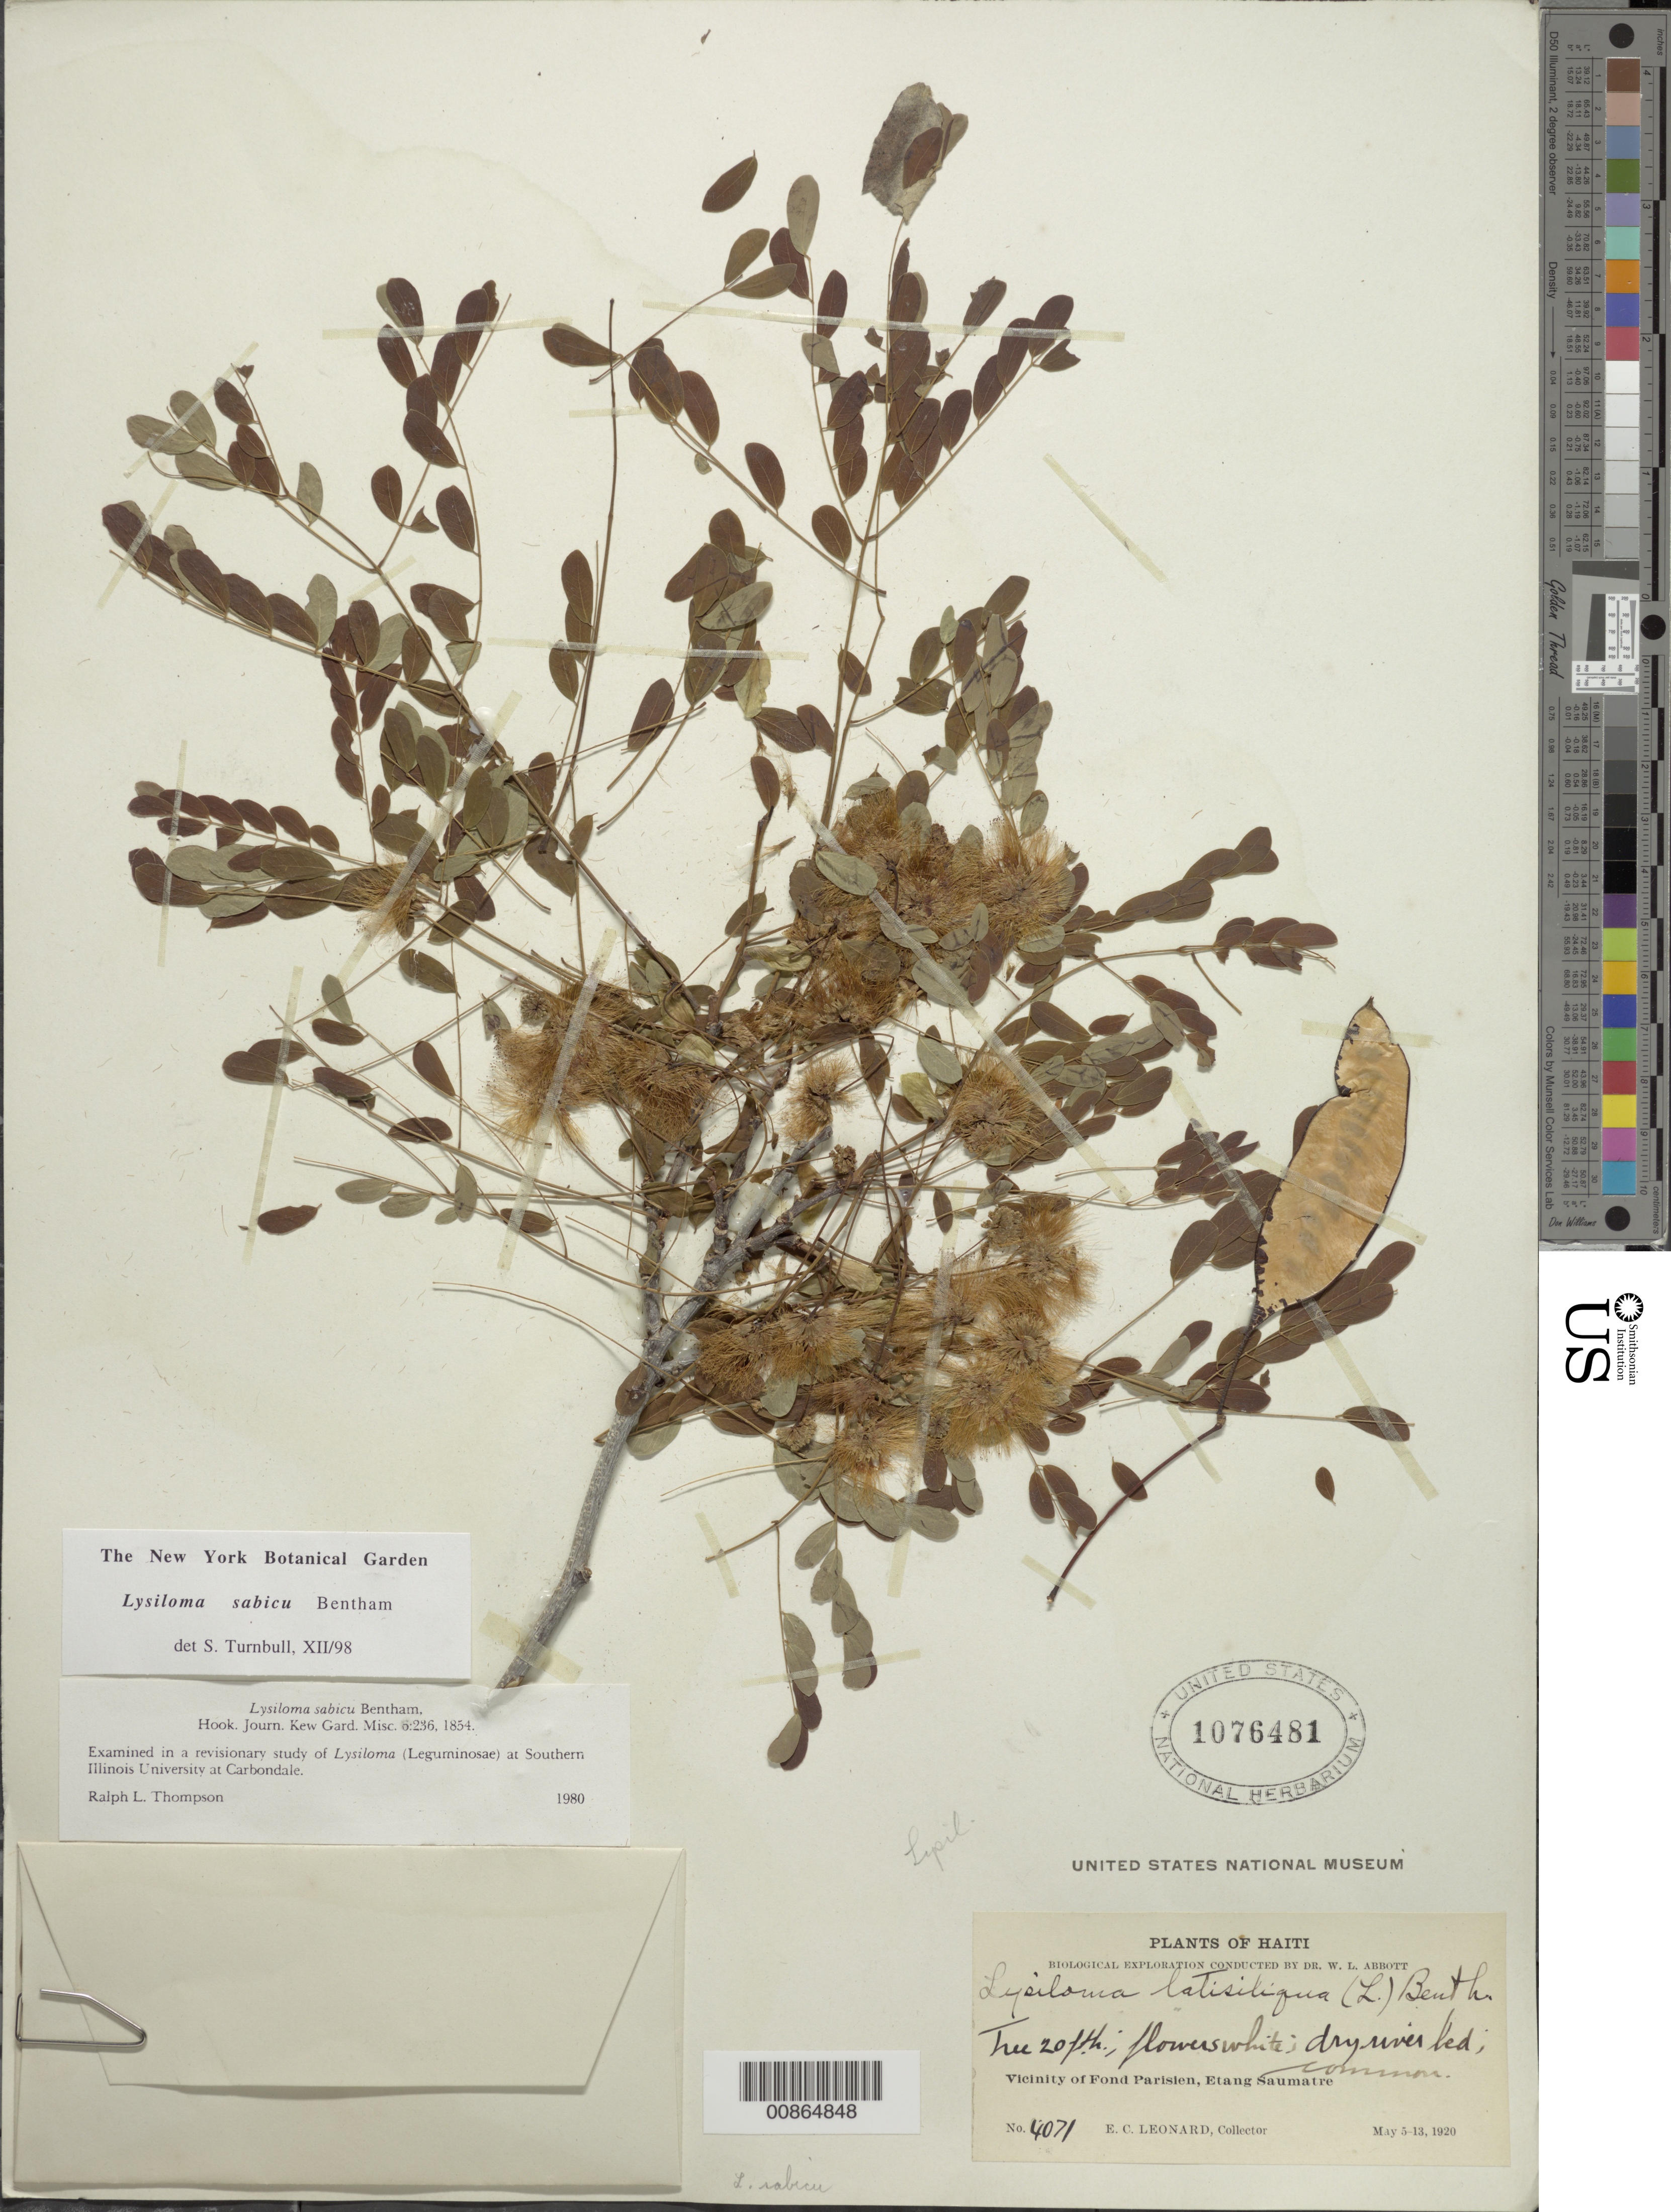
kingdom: Plantae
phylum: Tracheophyta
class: Magnoliopsida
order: Fabales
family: Fabaceae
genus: Lysiloma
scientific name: Lysiloma sabicu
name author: Benth.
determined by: Turnbull, S.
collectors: E. C. Leonard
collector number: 4071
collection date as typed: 05 May 1920 to 13 May 1920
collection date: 1920-05-05/1920-05-13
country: Haiti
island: Hispaniola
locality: Vicinity of Fond Parisien, Etang Saumatre.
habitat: Dry river bed.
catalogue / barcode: US 1076481